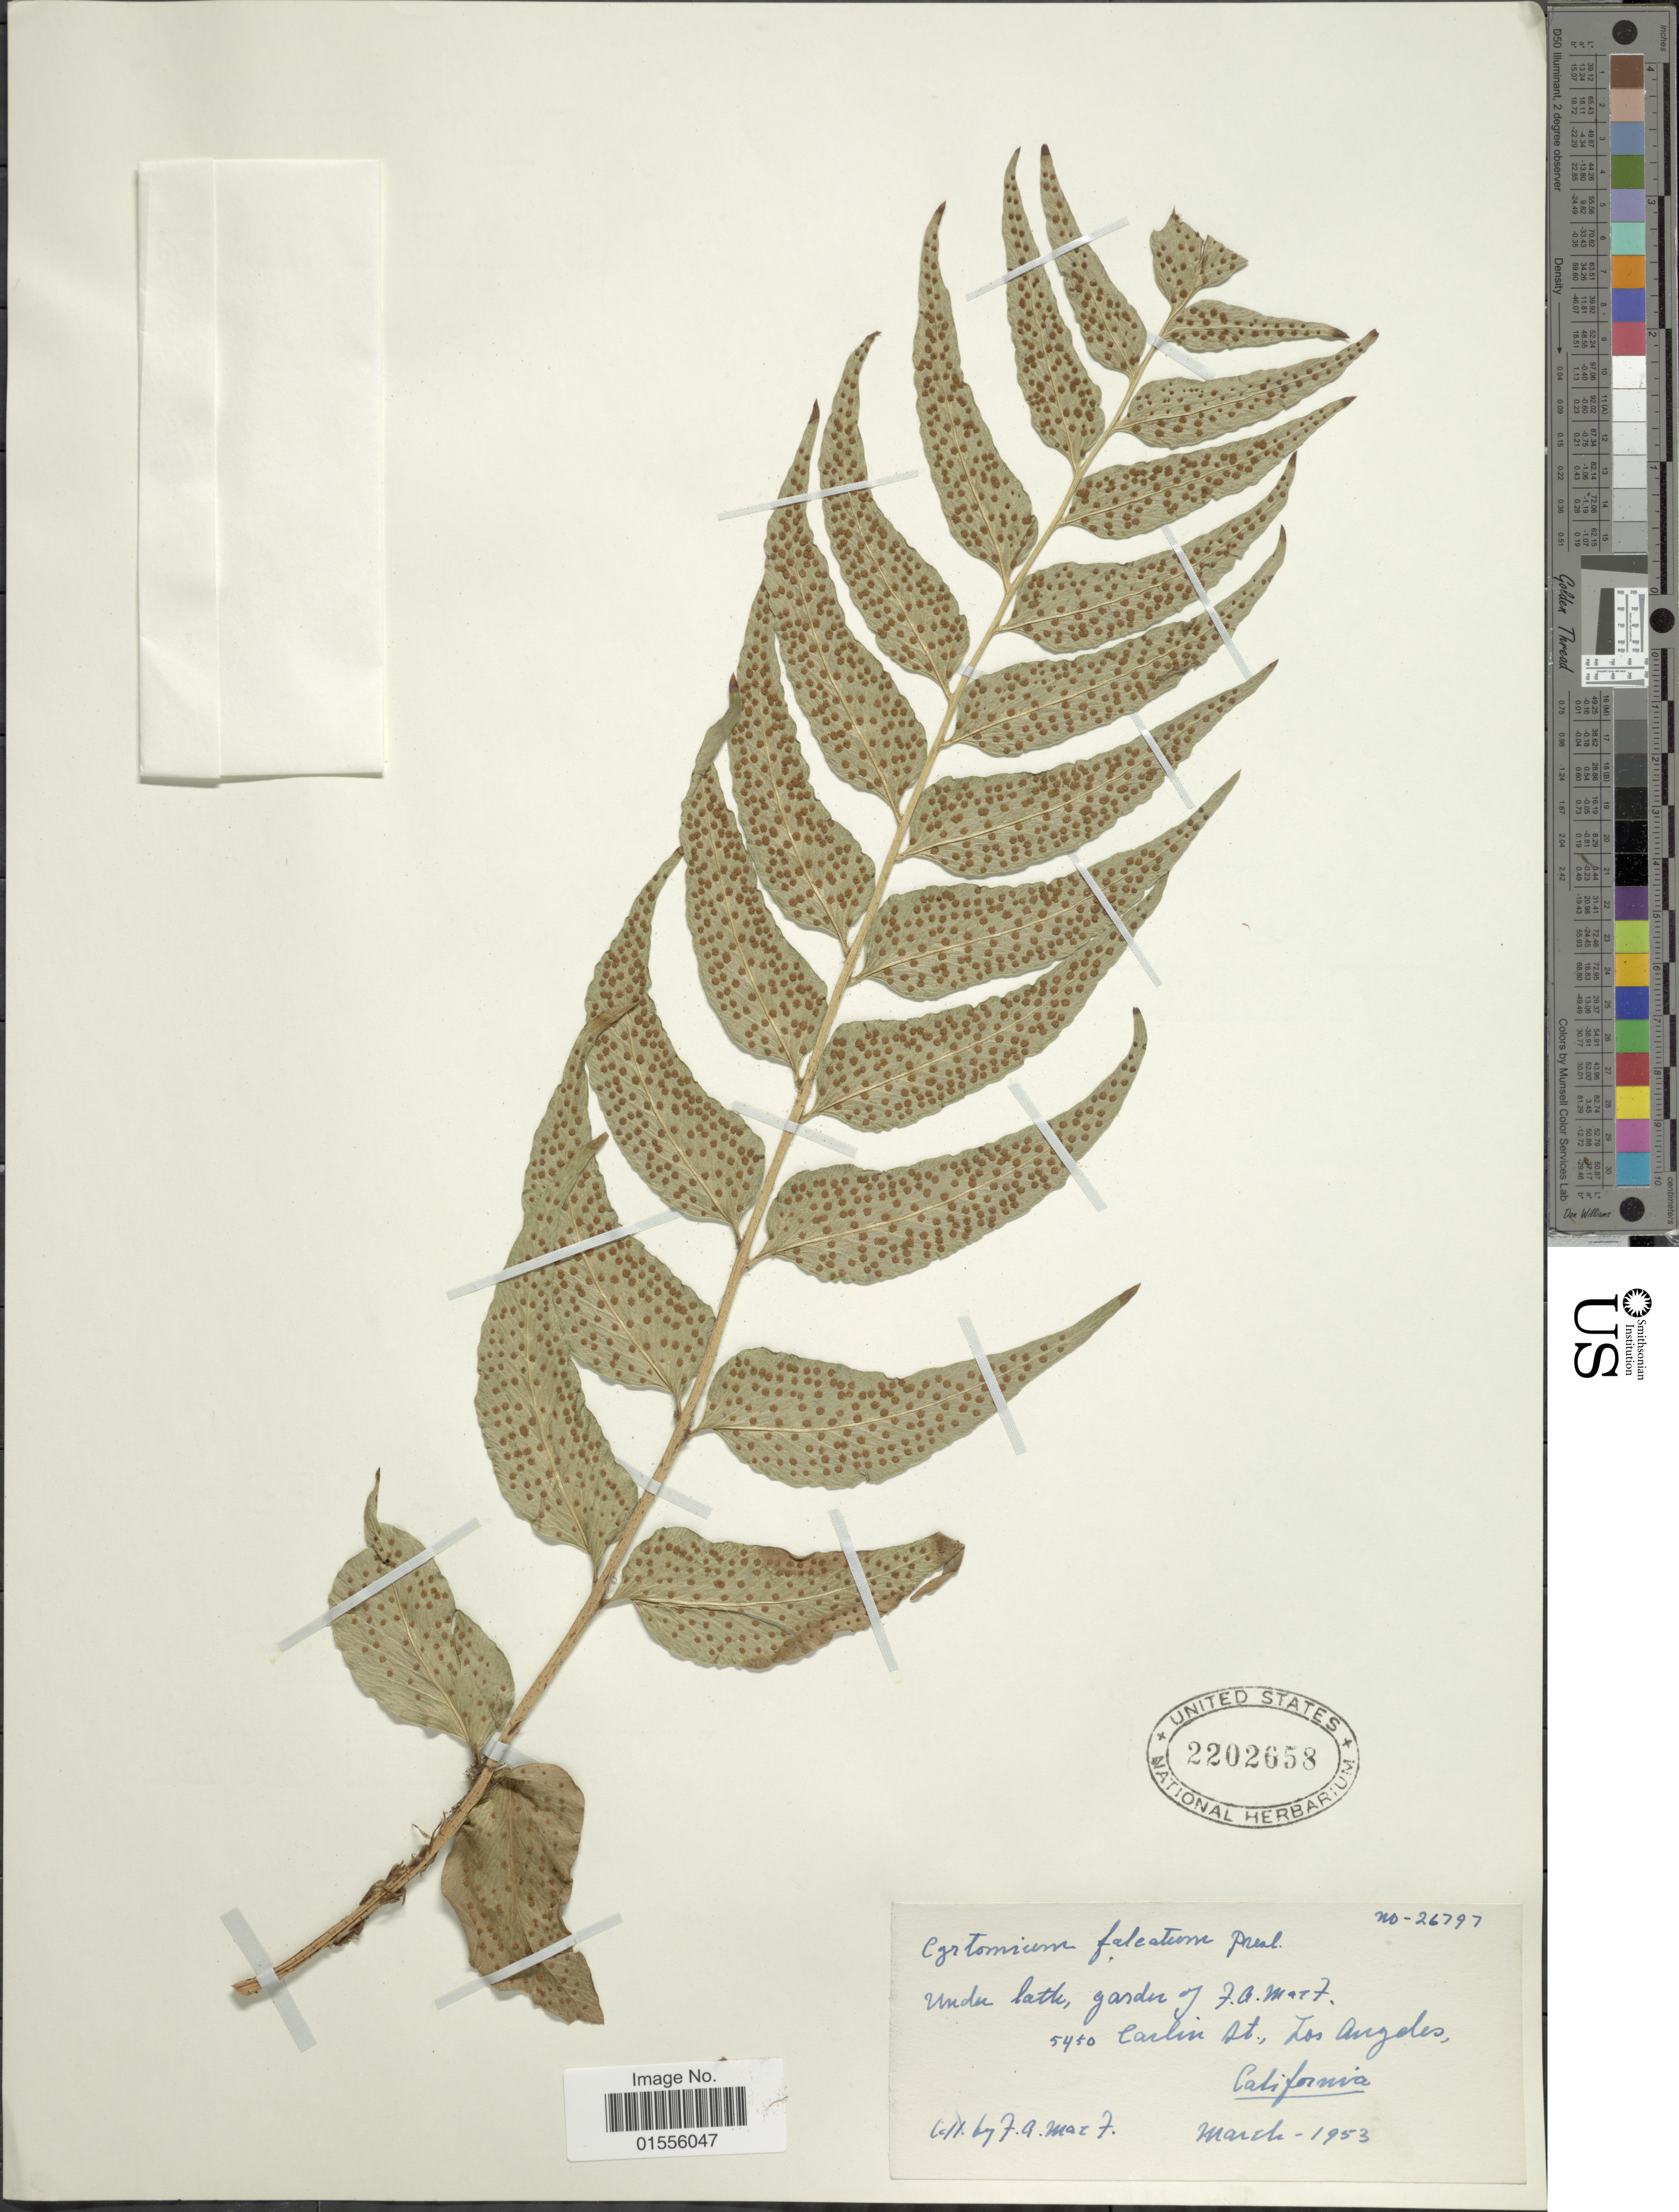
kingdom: Plantae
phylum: Tracheophyta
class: Polypodiopsida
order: Polypodiales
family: Dryopteridaceae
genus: Cyrtomium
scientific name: Cyrtomium falcatum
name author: (L. f.) C. Presl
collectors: F. MacFadden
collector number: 26797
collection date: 1953-03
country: United States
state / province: California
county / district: Los Angeles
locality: Carlin St., Los Angeles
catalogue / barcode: US 2202658